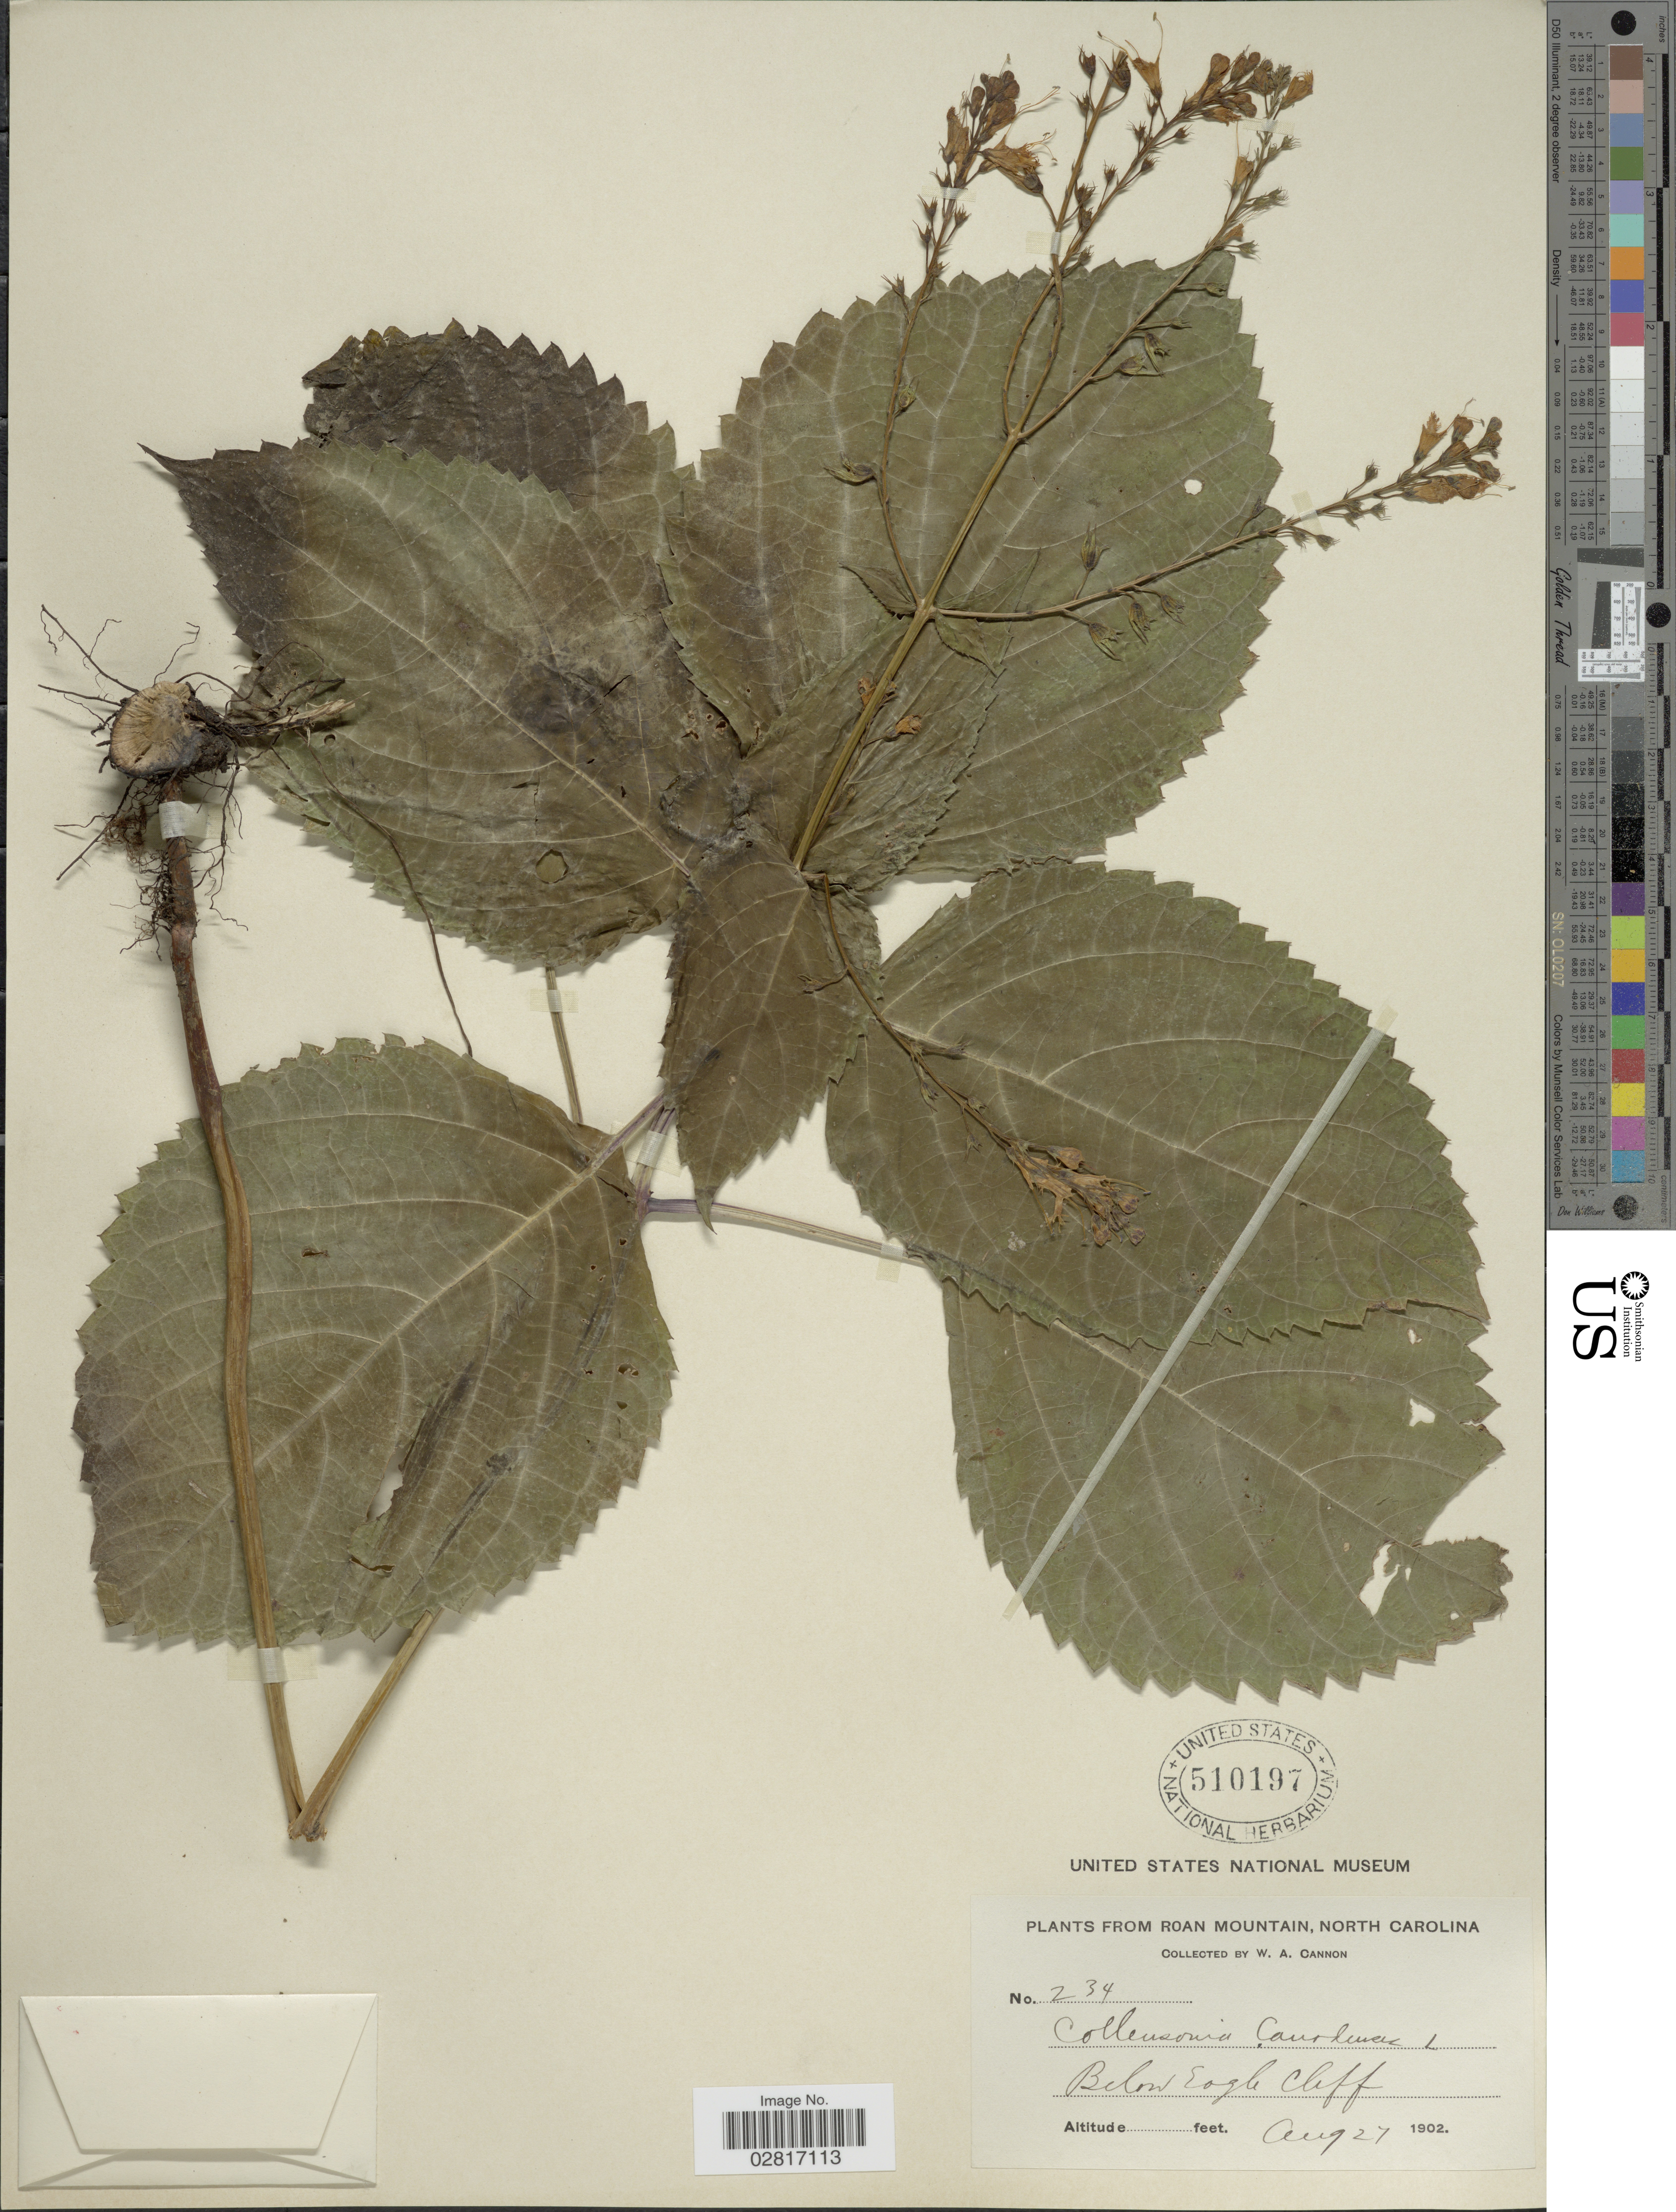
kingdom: Plantae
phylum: Tracheophyta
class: Magnoliopsida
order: Lamiales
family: Lamiaceae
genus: Collinsonia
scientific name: Collinsonia canadensis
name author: L.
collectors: W. Cannon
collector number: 234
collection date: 1902-08-27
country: United States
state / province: North Carolina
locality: Roan Mountain, Below Eagle Cliff.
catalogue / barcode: US 510197